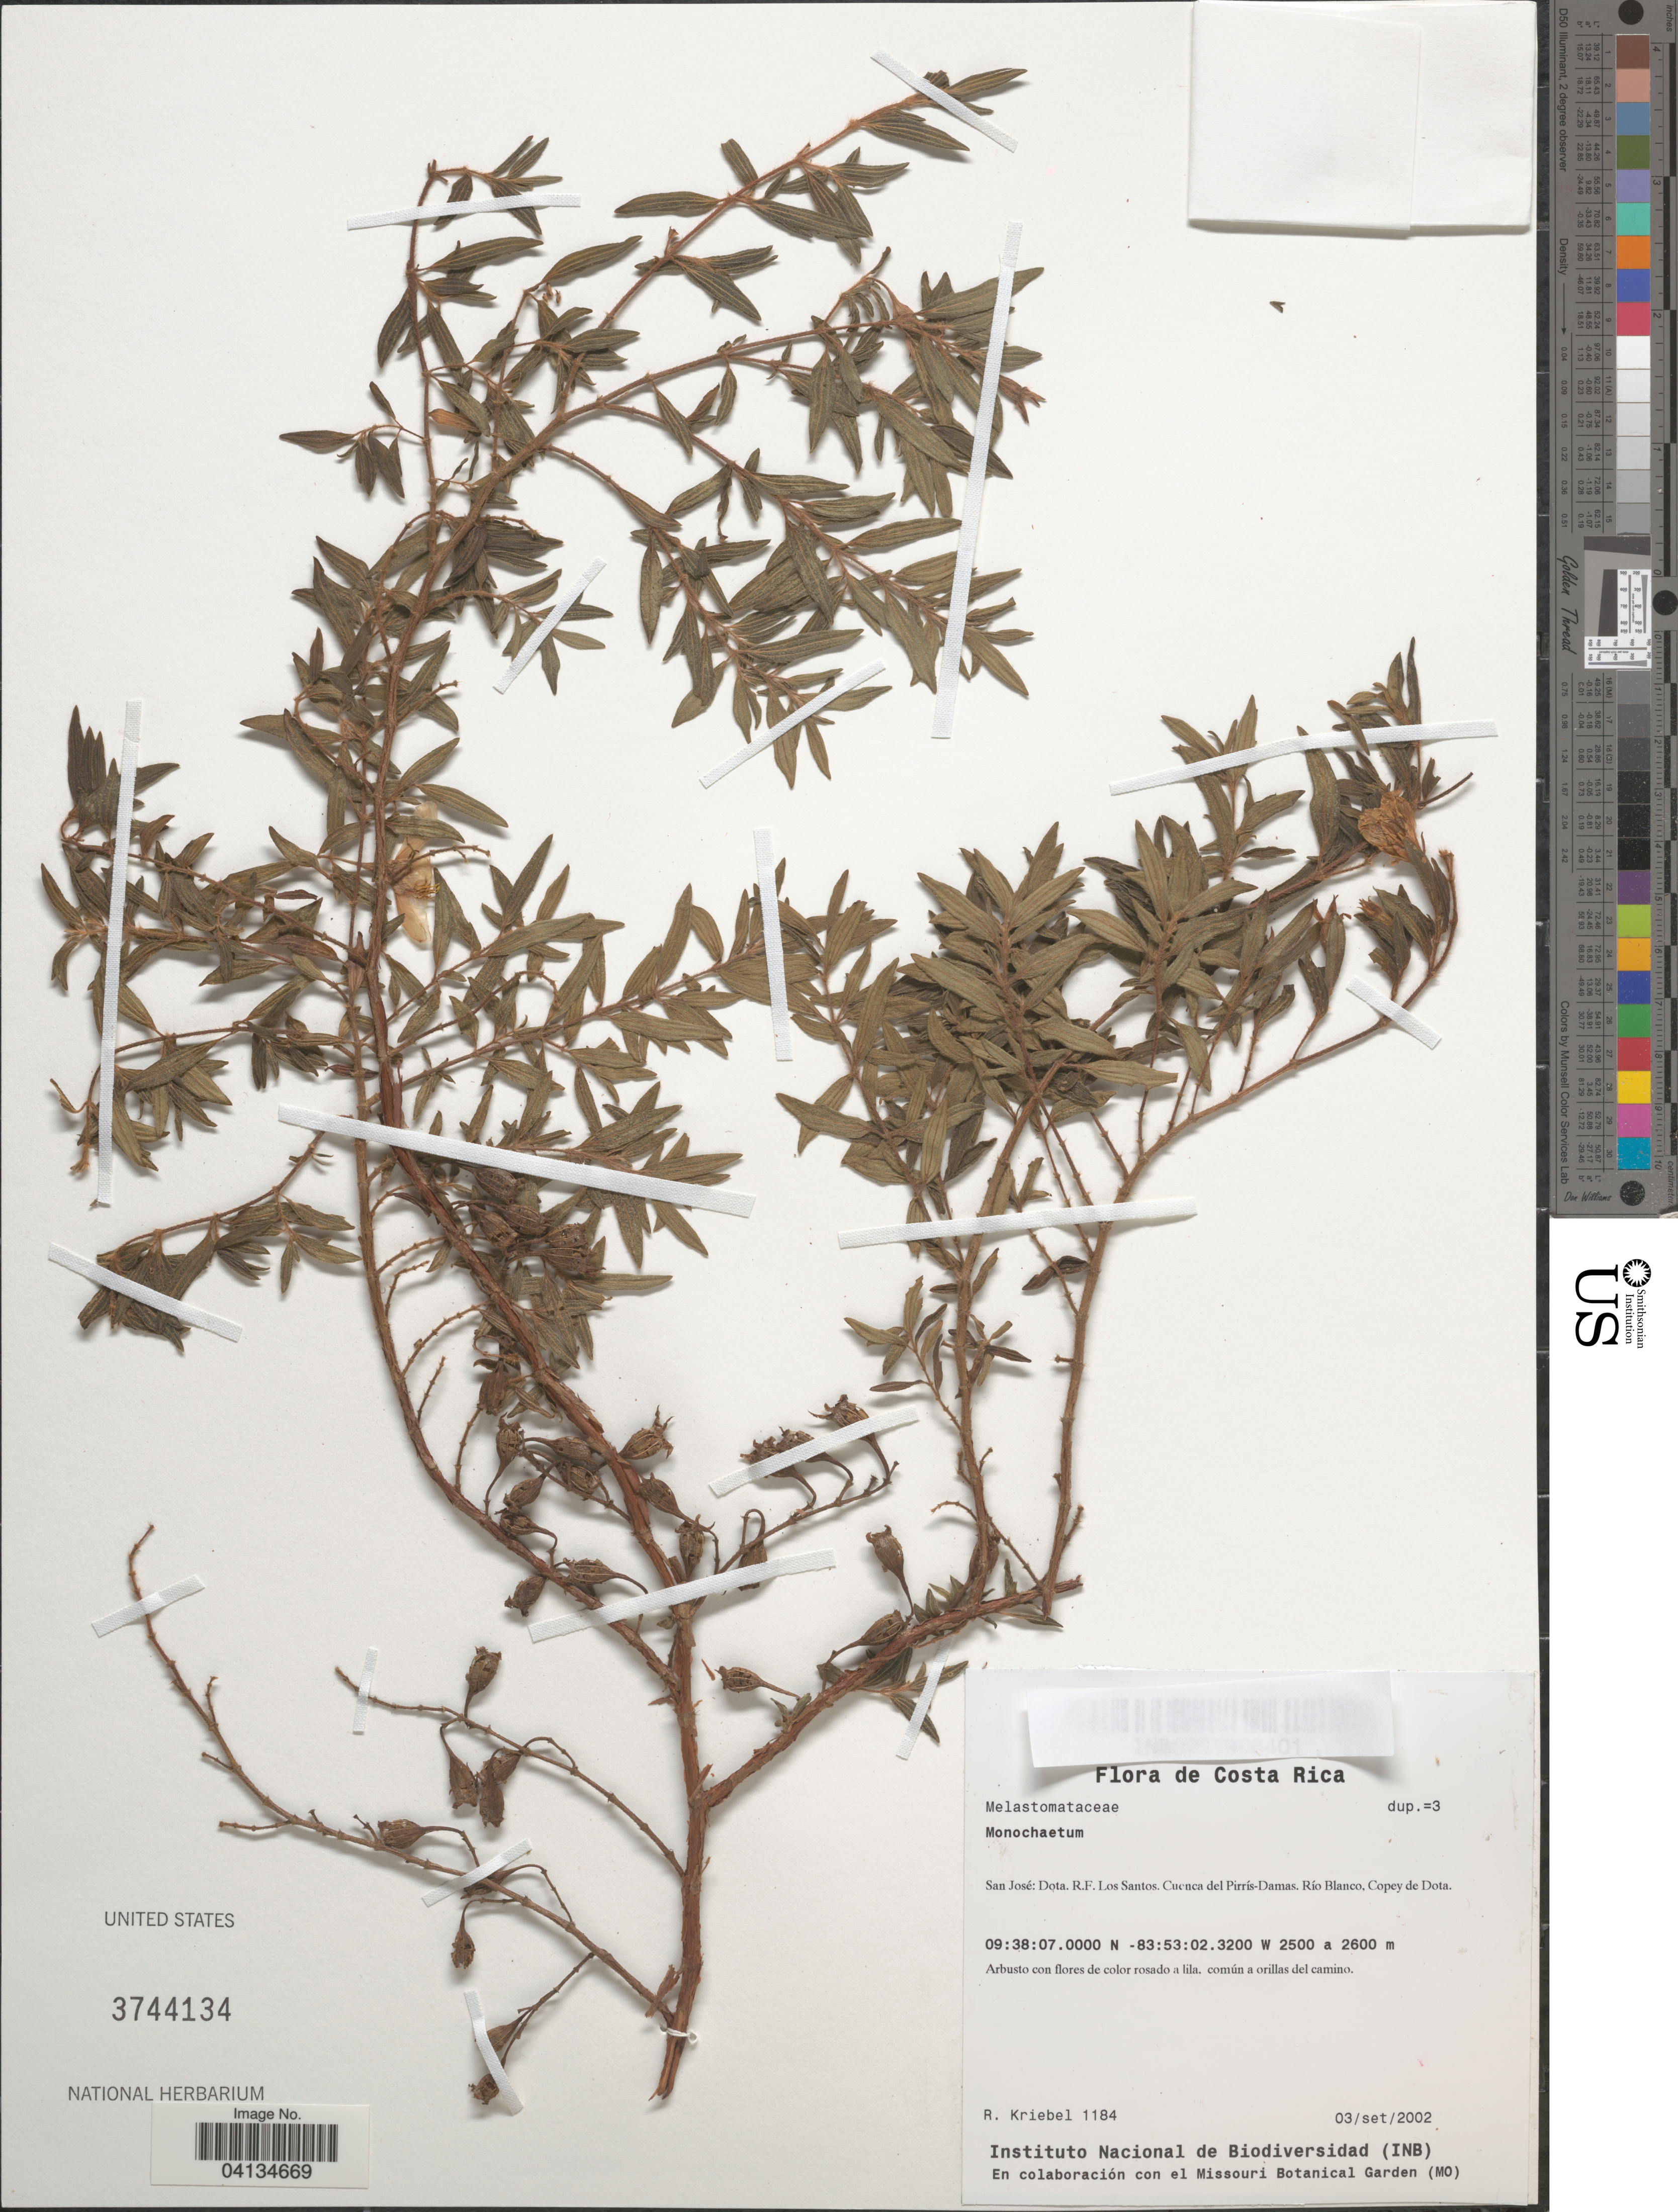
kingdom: Plantae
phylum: Tracheophyta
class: Magnoliopsida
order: Myrtales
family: Melastomataceae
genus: Monochaetum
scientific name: Monochaetum sp.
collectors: R. Kriebel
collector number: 1184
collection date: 2002-09-03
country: Costa Rica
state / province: San José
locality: Dota. R.F. Los Santos. Cuenca del Pirrís-Damas. Río Blanco, Copey de Dota.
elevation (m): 2500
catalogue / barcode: US 3744134